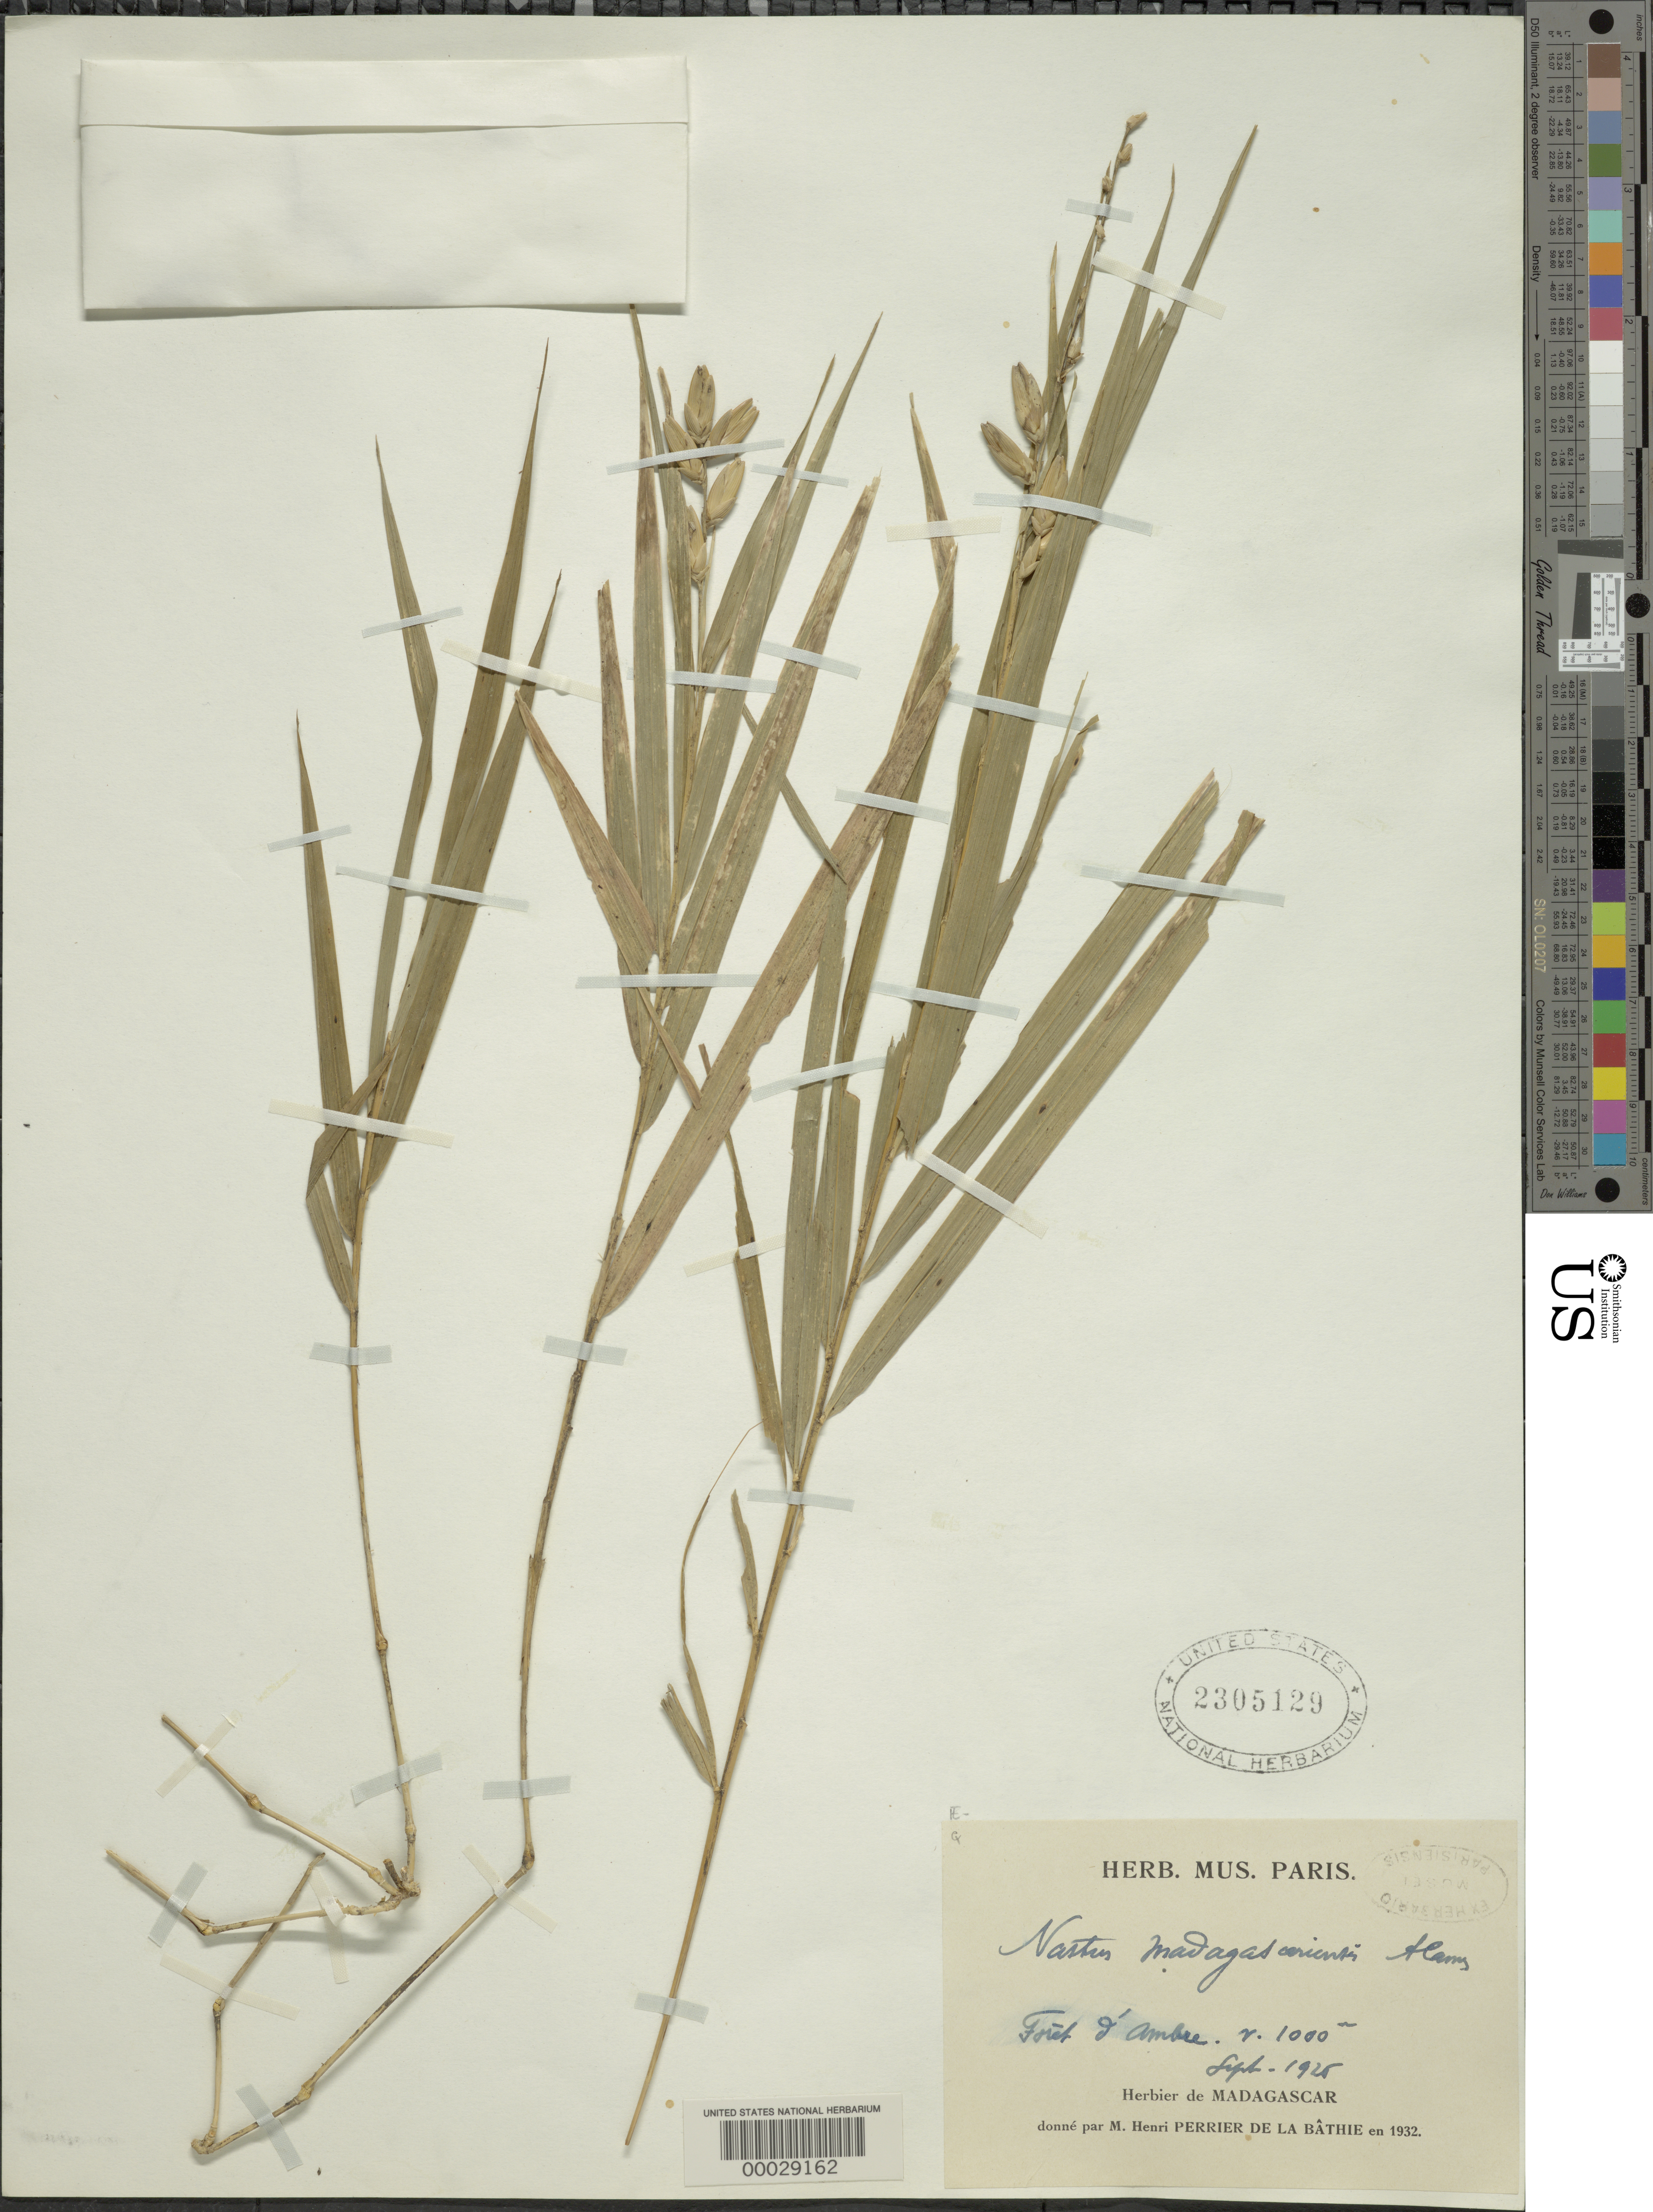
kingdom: Plantae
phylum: Tracheophyta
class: Liliopsida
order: Poales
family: Poaceae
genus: Nastus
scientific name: Nastus madagascariensis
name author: A. Camus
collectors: H. Perrier de la Bâthie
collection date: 1925-09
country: Madagascar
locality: Forêt d'Ambre.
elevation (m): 1000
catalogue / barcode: US 2305129